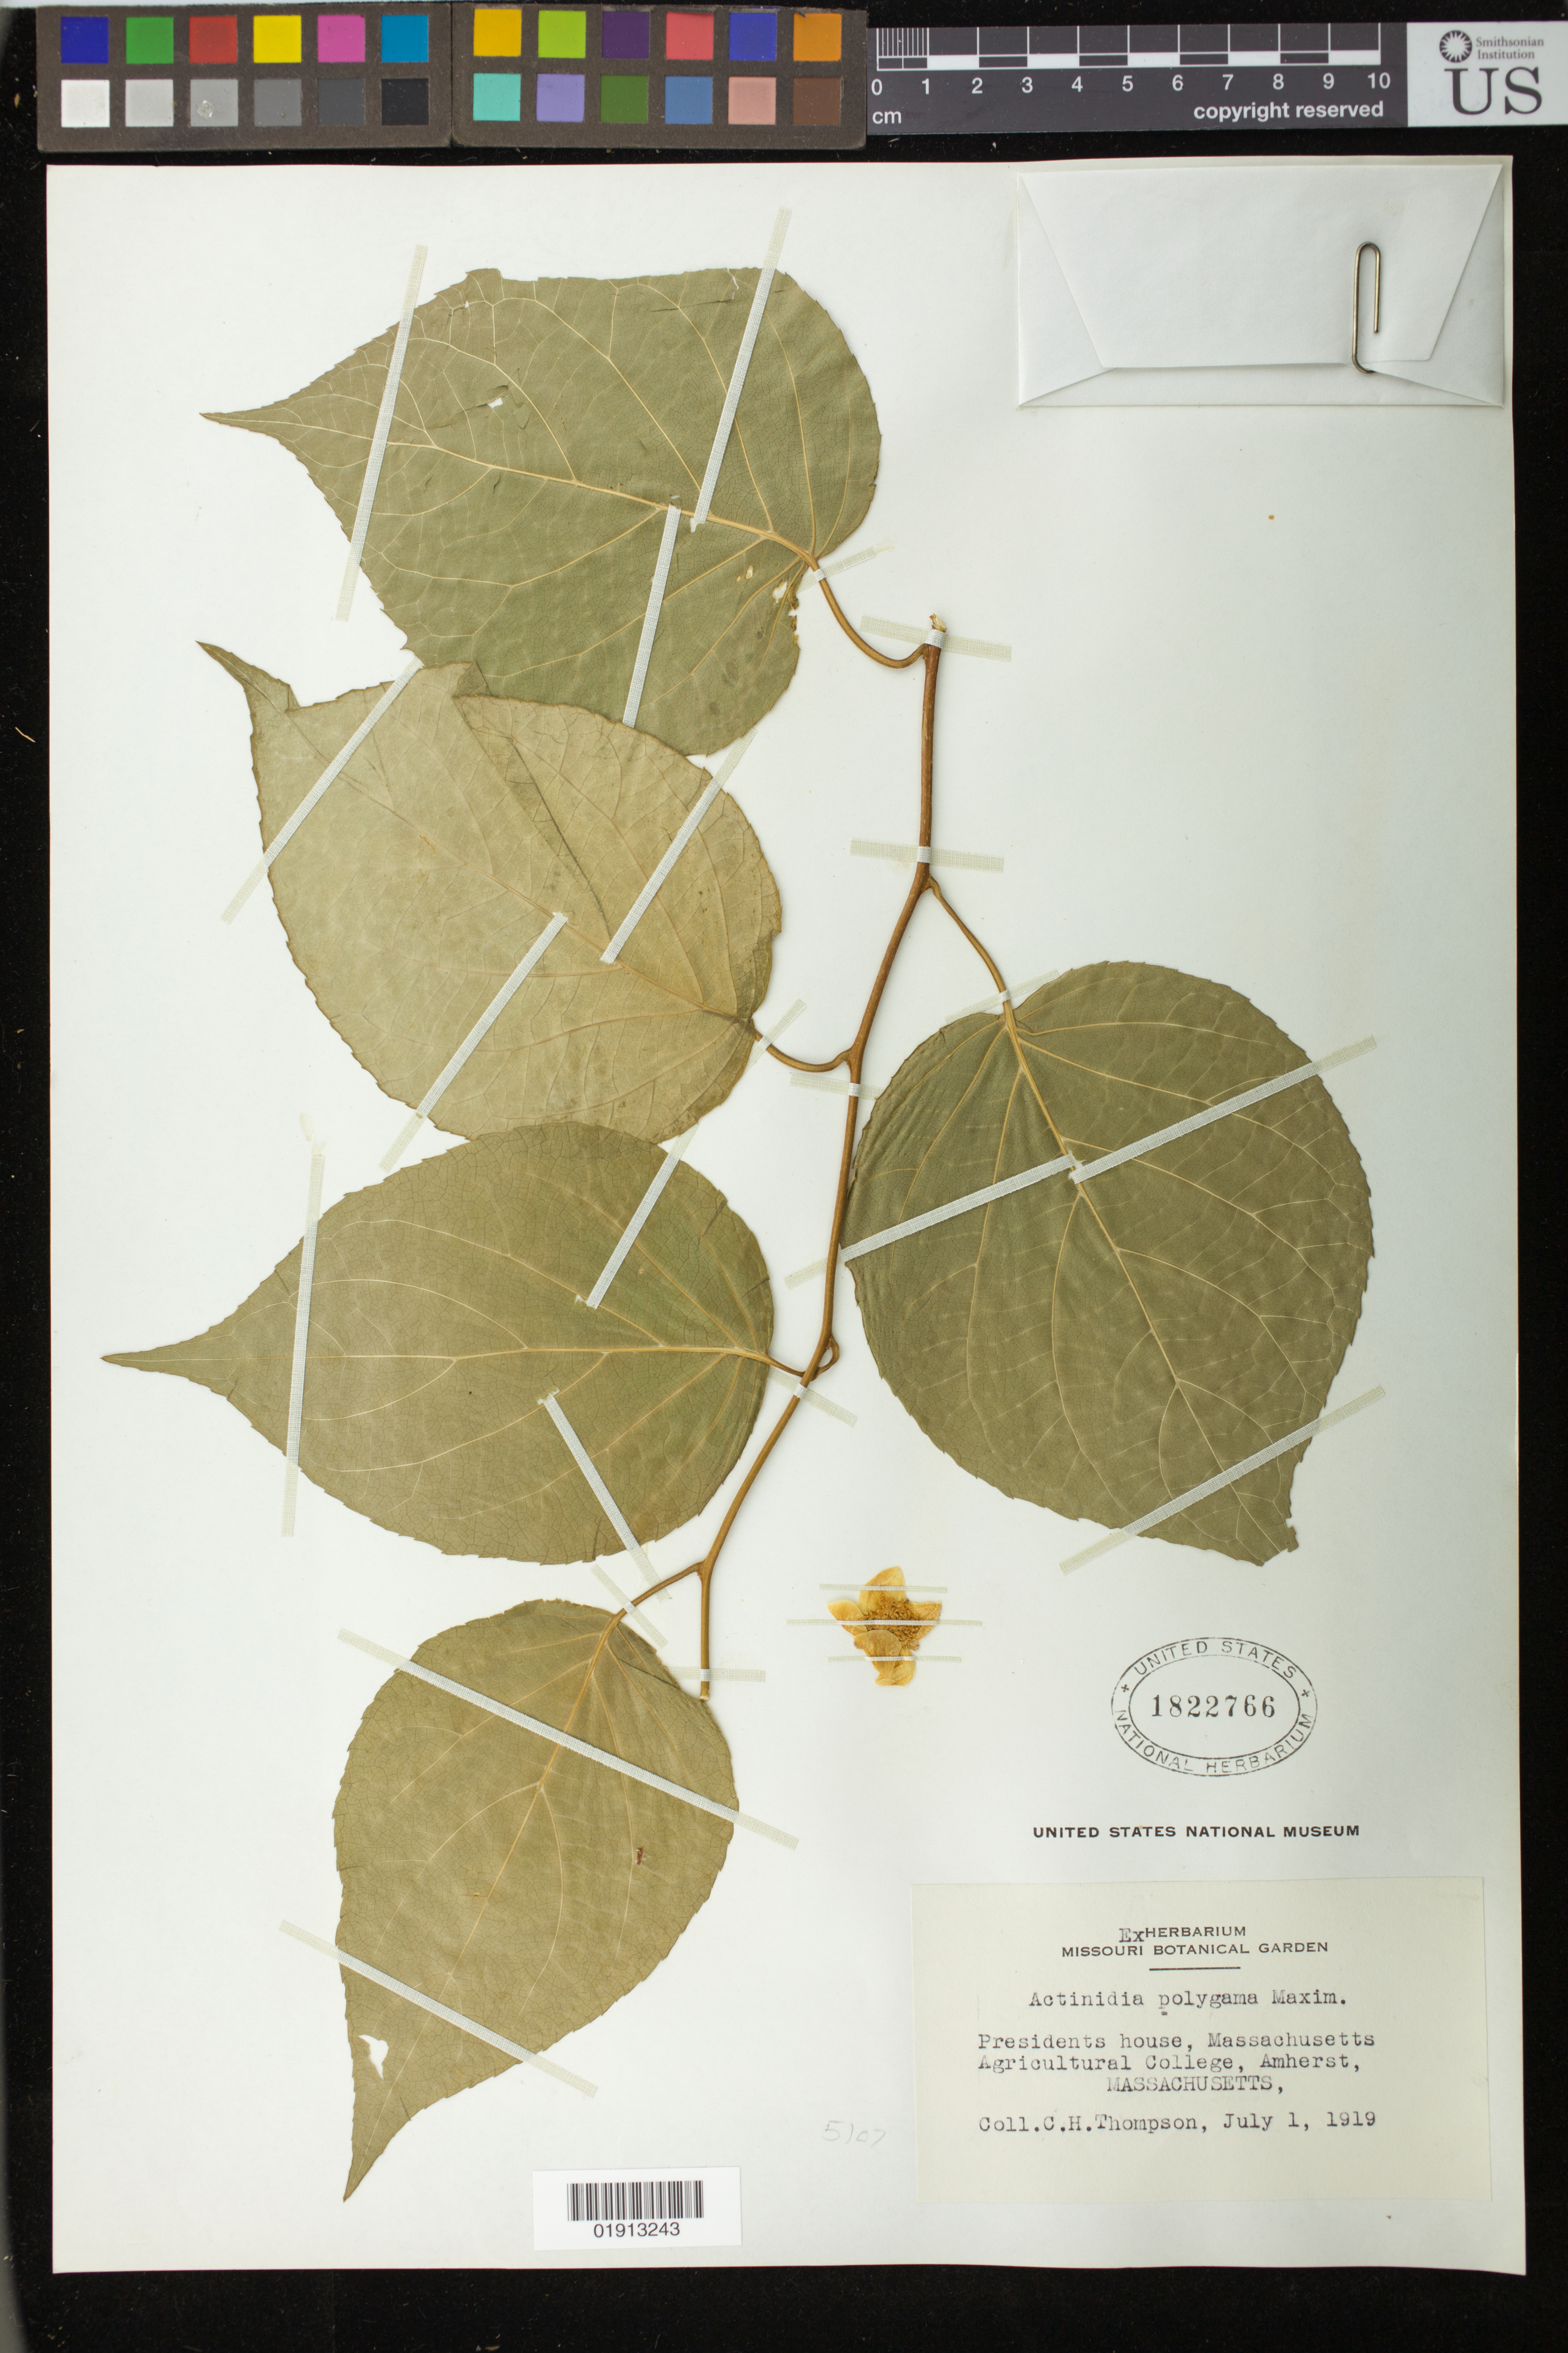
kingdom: Plantae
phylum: Tracheophyta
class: Magnoliopsida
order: Ericales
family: Actinidiaceae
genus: Actinidia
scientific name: Actinidia polygama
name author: (Siebold & Zucc.) Planch. ex Maxim.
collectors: C. H. Thompson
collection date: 1919-07-01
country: United States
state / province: Massachusetts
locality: President's house, Massachusetts Agricultural College, Amherst, Massachusetts.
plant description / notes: Actinidia polygama diagnostic feature(s) - solid white pith; cordate leaves. The sex of the vine is male as the flower has only anthers and no stigma and style. Vick's Magazine editor Charles W. Seelye (C.W.S.) wrote extensively about this vine in the April 1900 issue of that publication (Volume 23, Number 268, page 208). On pages 199 to 200 of that same magazine issue, the Arnold Arboretum's Alfred Rehder wrote about the confusion associated with this species and A. arguta. Rehder also credits William Penn Brooks as the source of the first true A. polygama vine available in the nursery trade. Brooks was one of William S. Clark's Massachusetts Agricultural College (MAC; now UMASS-Amherst) students who was with him in Sapporo Japan (at the Sapporo Agricultural College [SAC]; now the University of Hokkaido). After Clark returned to MAC in 1877, Brooks stayed on in Sapporo for 12 years to serve as a professor and SAC administrator and planted two male vines of this species in his backyard in Amherst. Professor Brooks later became President of MAC.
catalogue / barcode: US 1822766